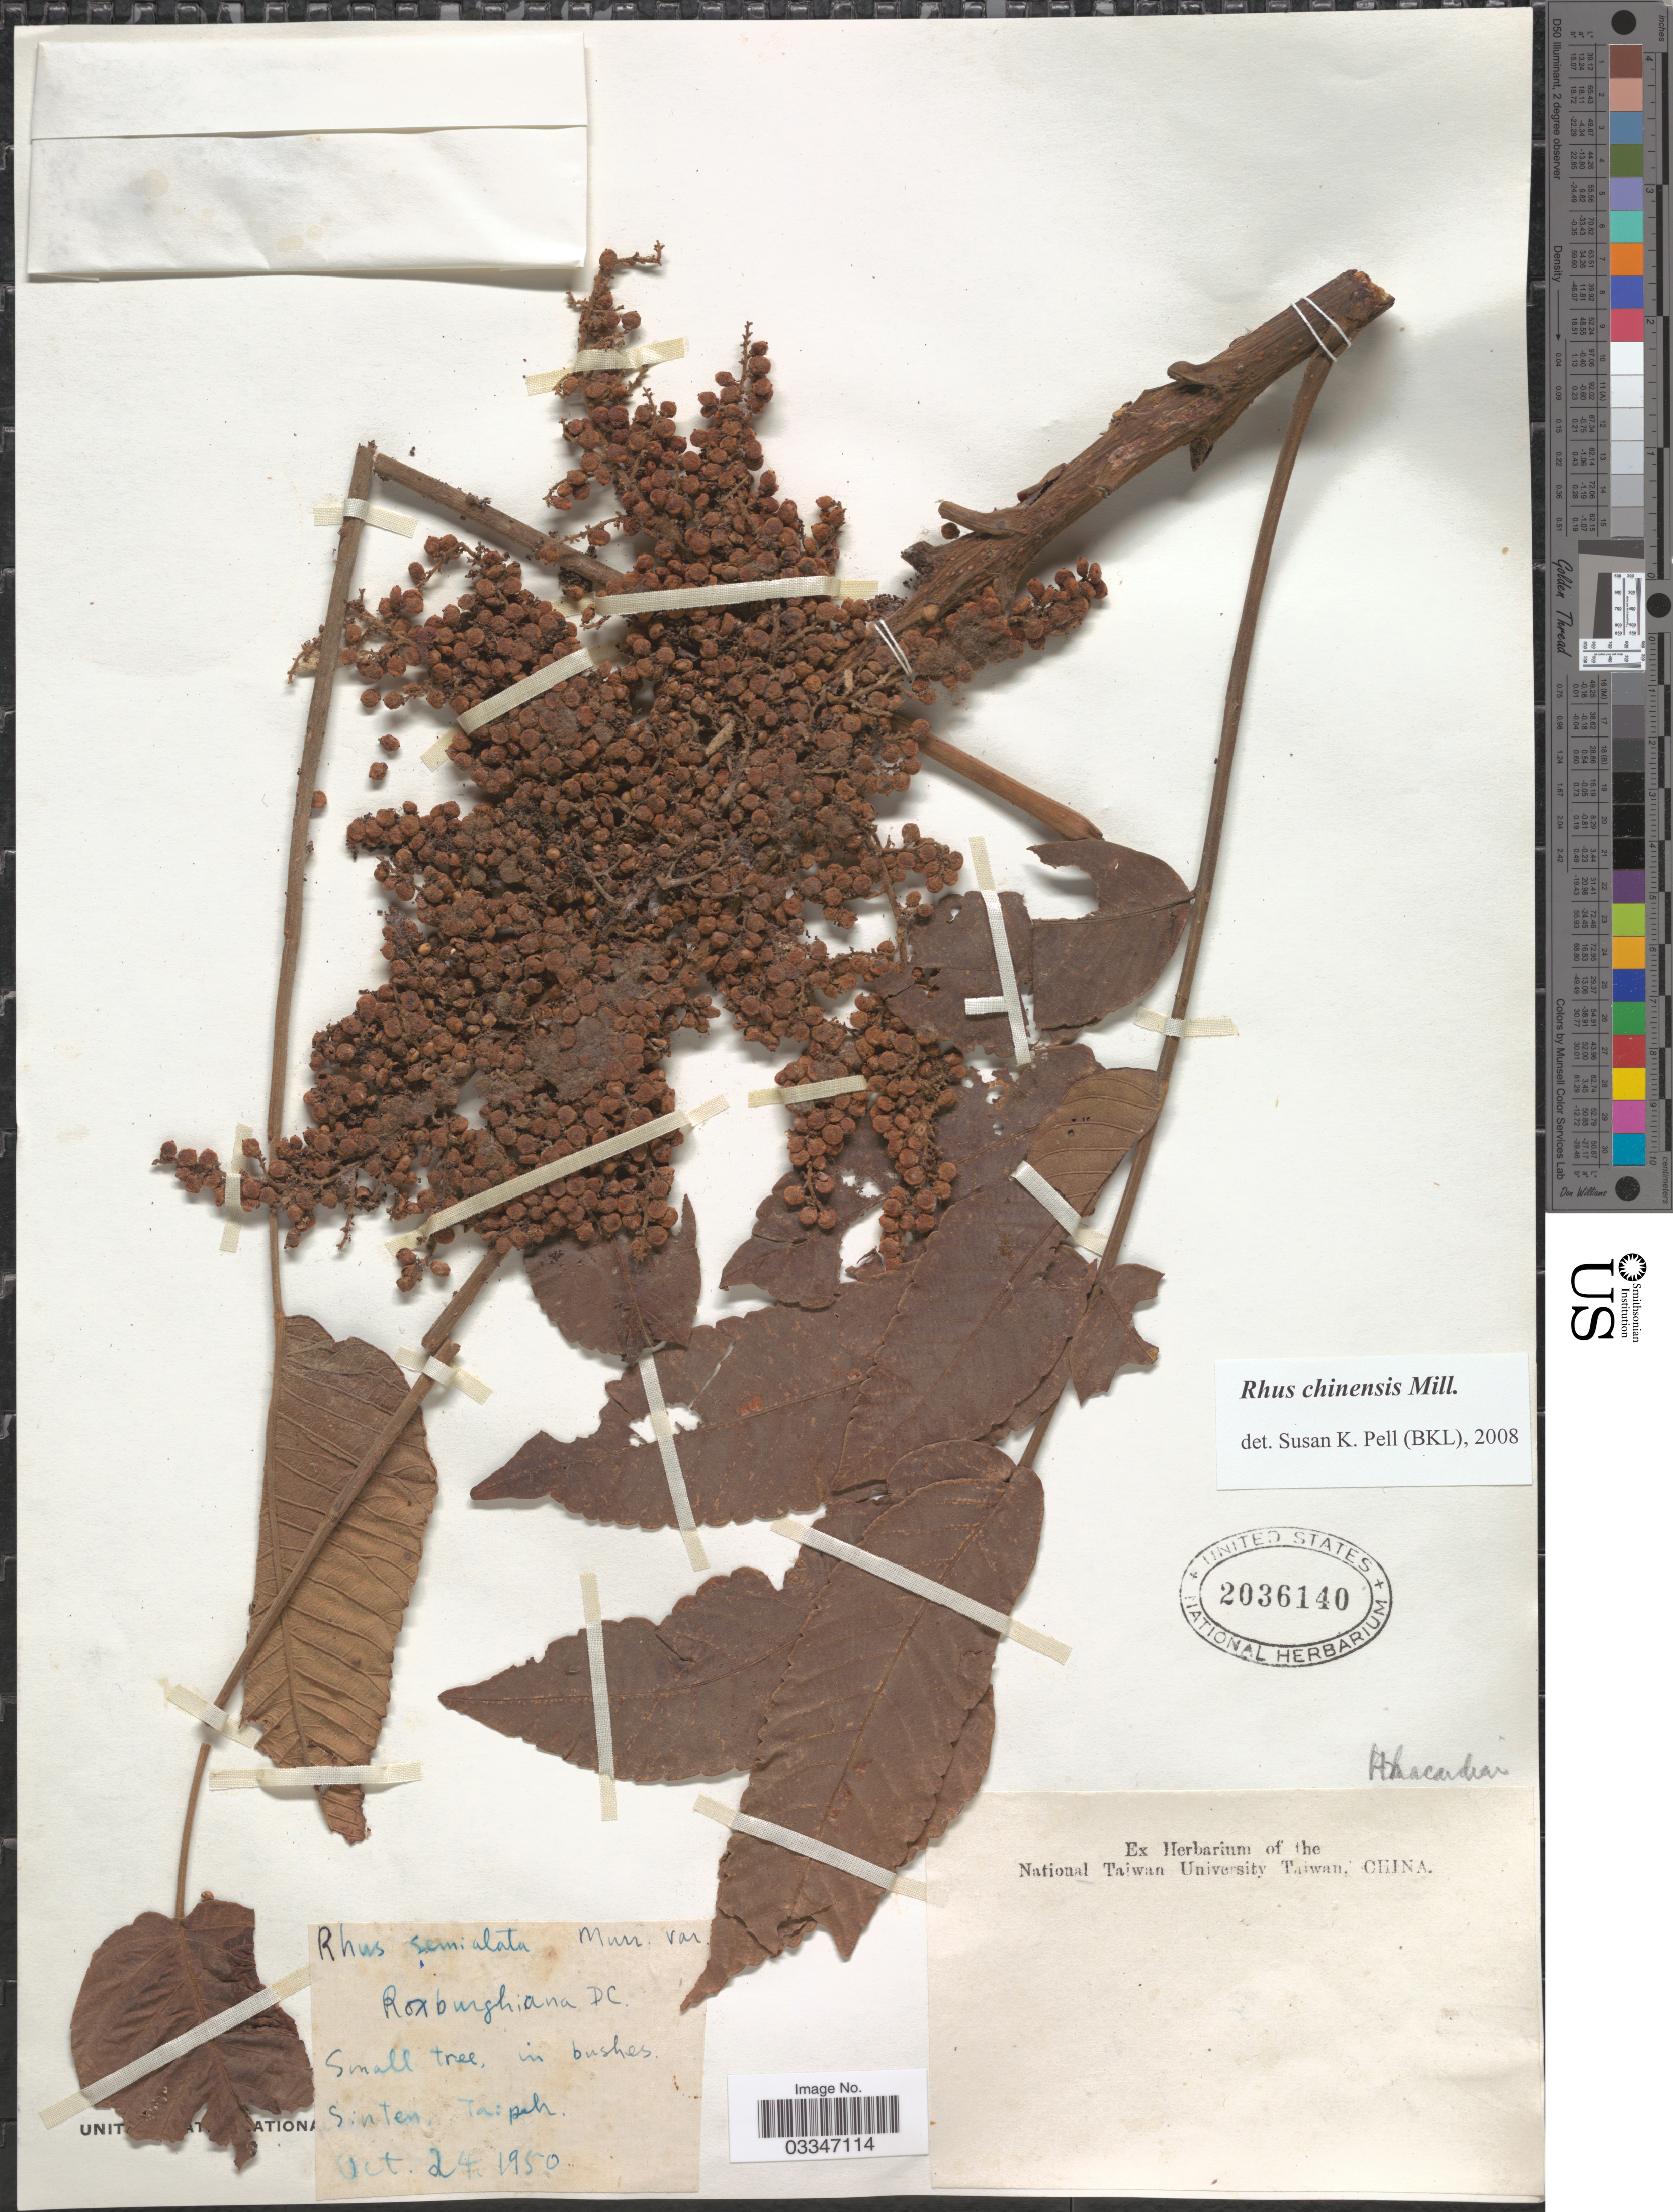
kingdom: Plantae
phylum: Tracheophyta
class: Magnoliopsida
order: Sapindales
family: Anacardiaceae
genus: Rhus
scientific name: Rhus chinensis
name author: Mill.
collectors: National Taiwan University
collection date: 1950-10-24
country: Taiwan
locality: Sinten Taipeh.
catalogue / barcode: US 2036140